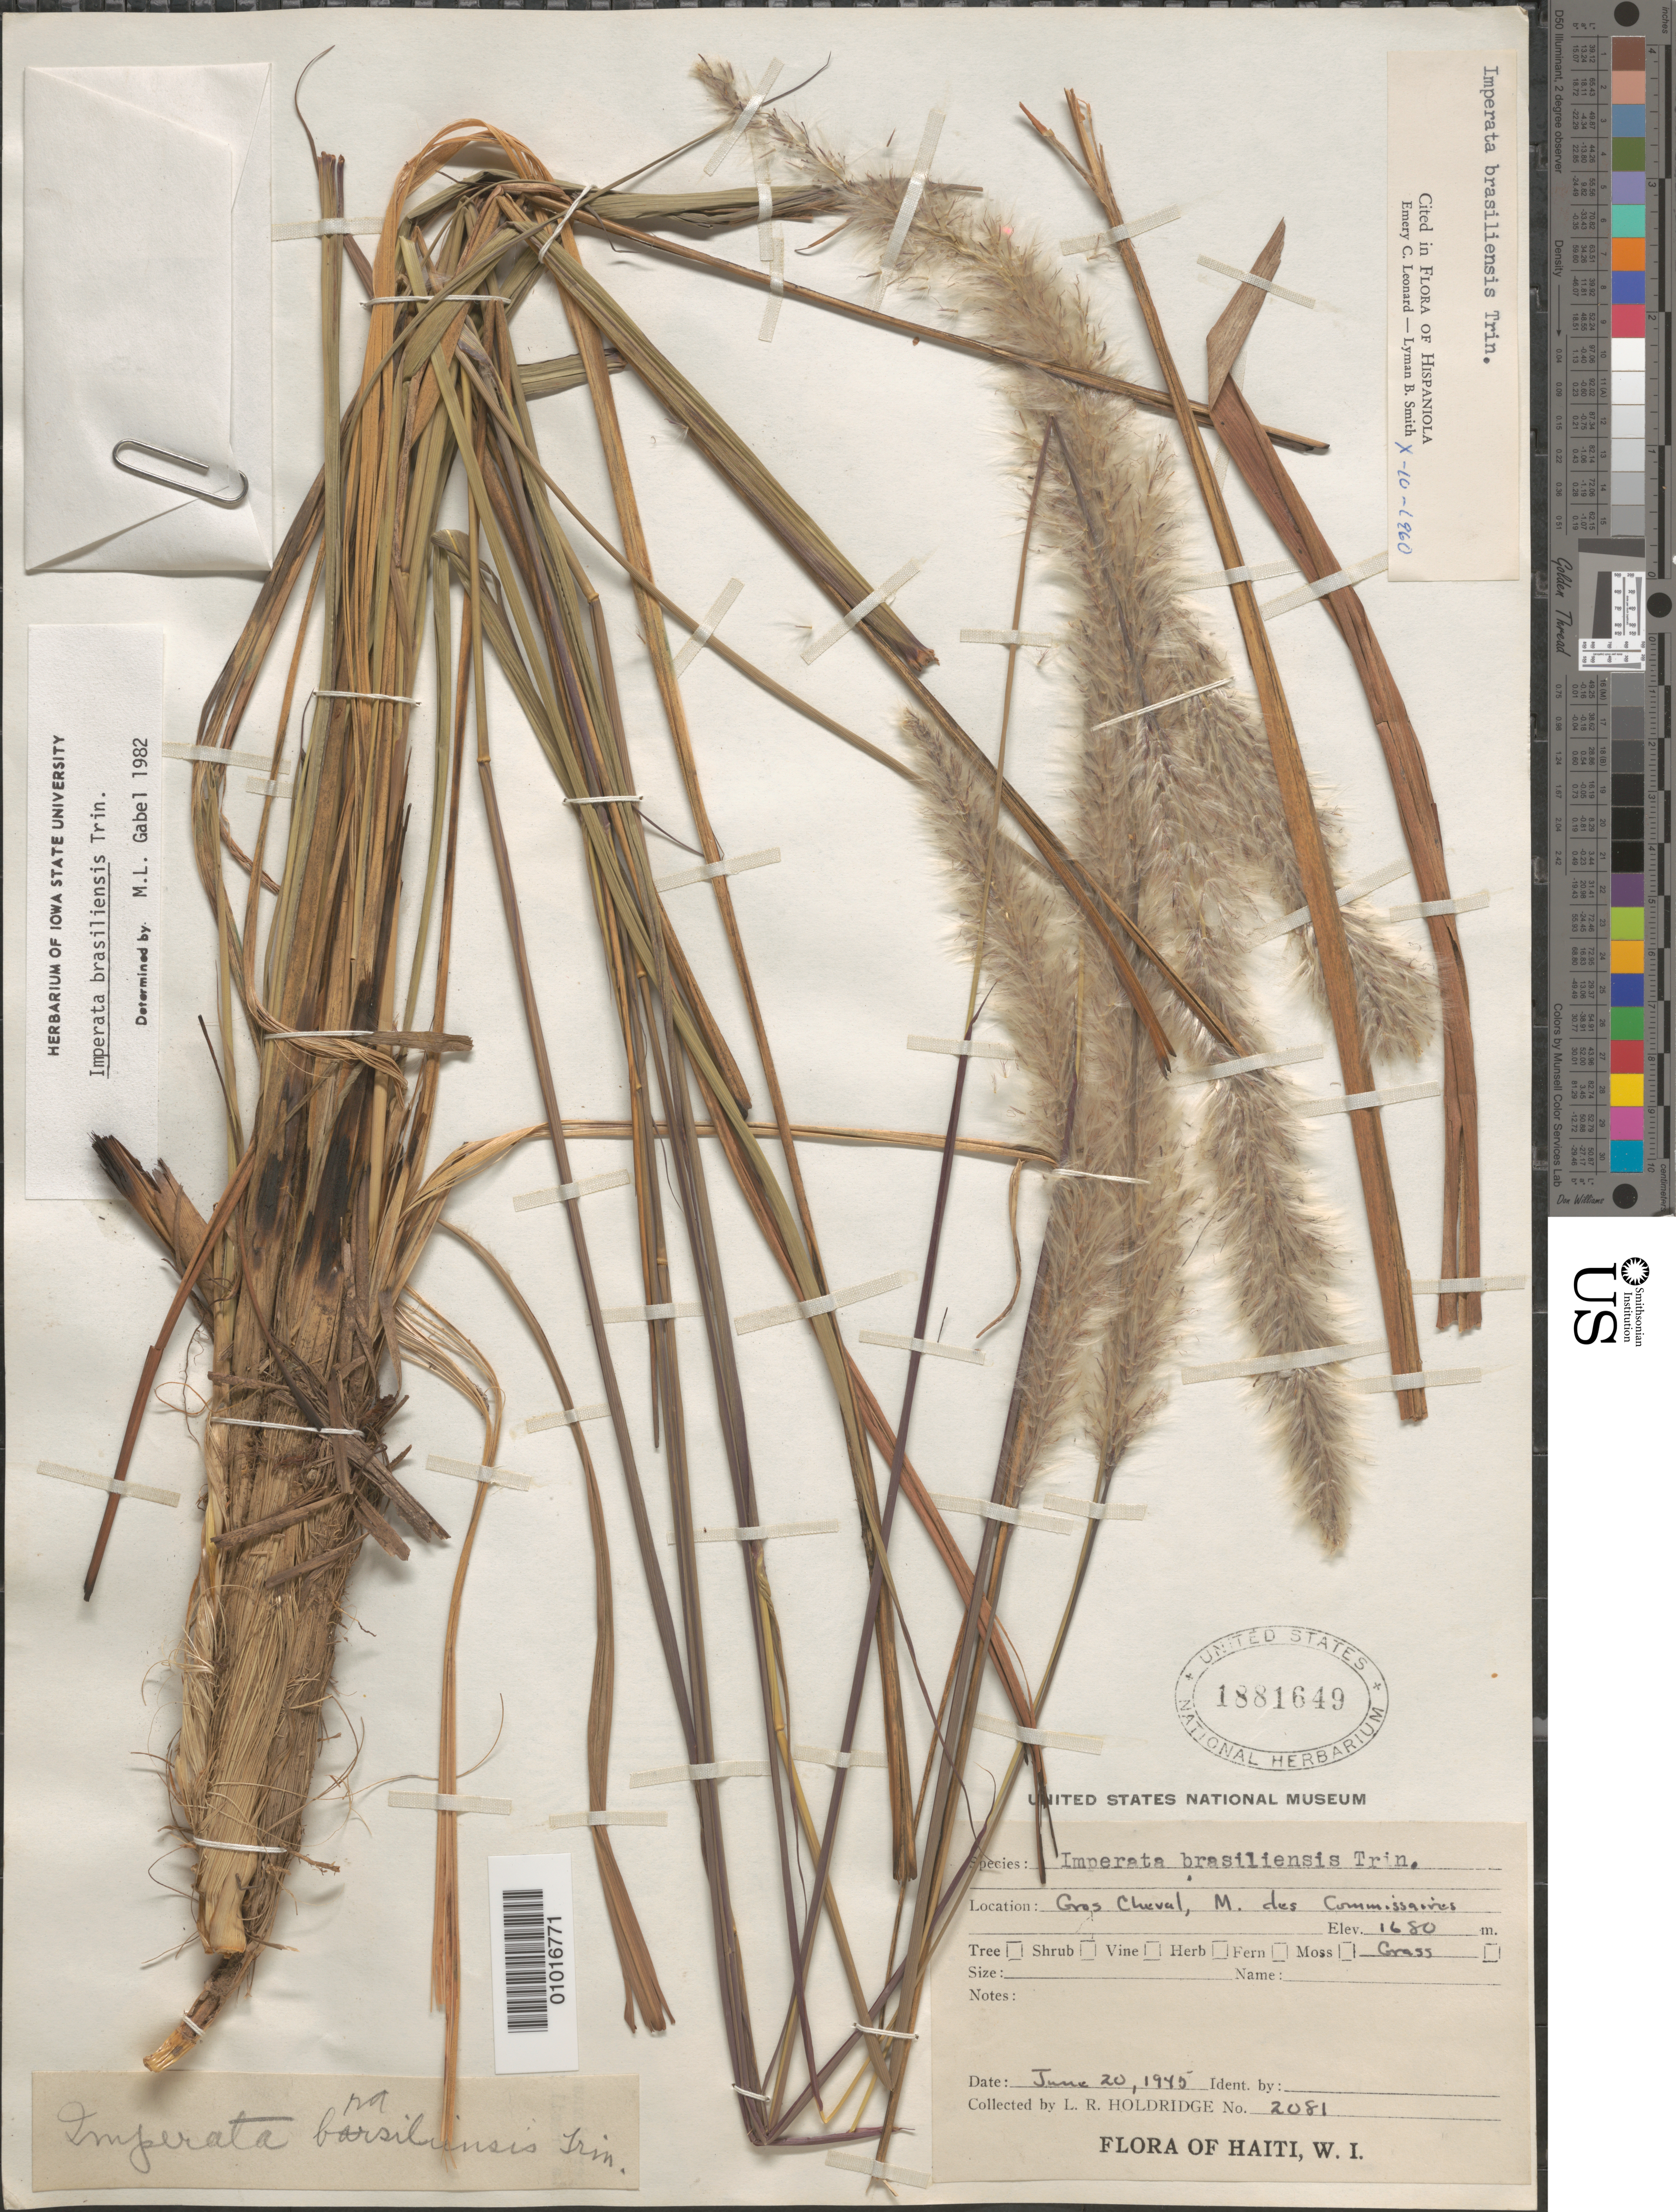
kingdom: Plantae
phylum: Tracheophyta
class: Liliopsida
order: Poales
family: Poaceae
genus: Imperata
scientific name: Imperata brasiliensis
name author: Trin.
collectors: L. Holdridge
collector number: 2081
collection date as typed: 20 Jun 1945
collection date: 1945-06-20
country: Haiti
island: Hispaniola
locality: Gros Cheval, M. des Commissaires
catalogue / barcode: US 1881649